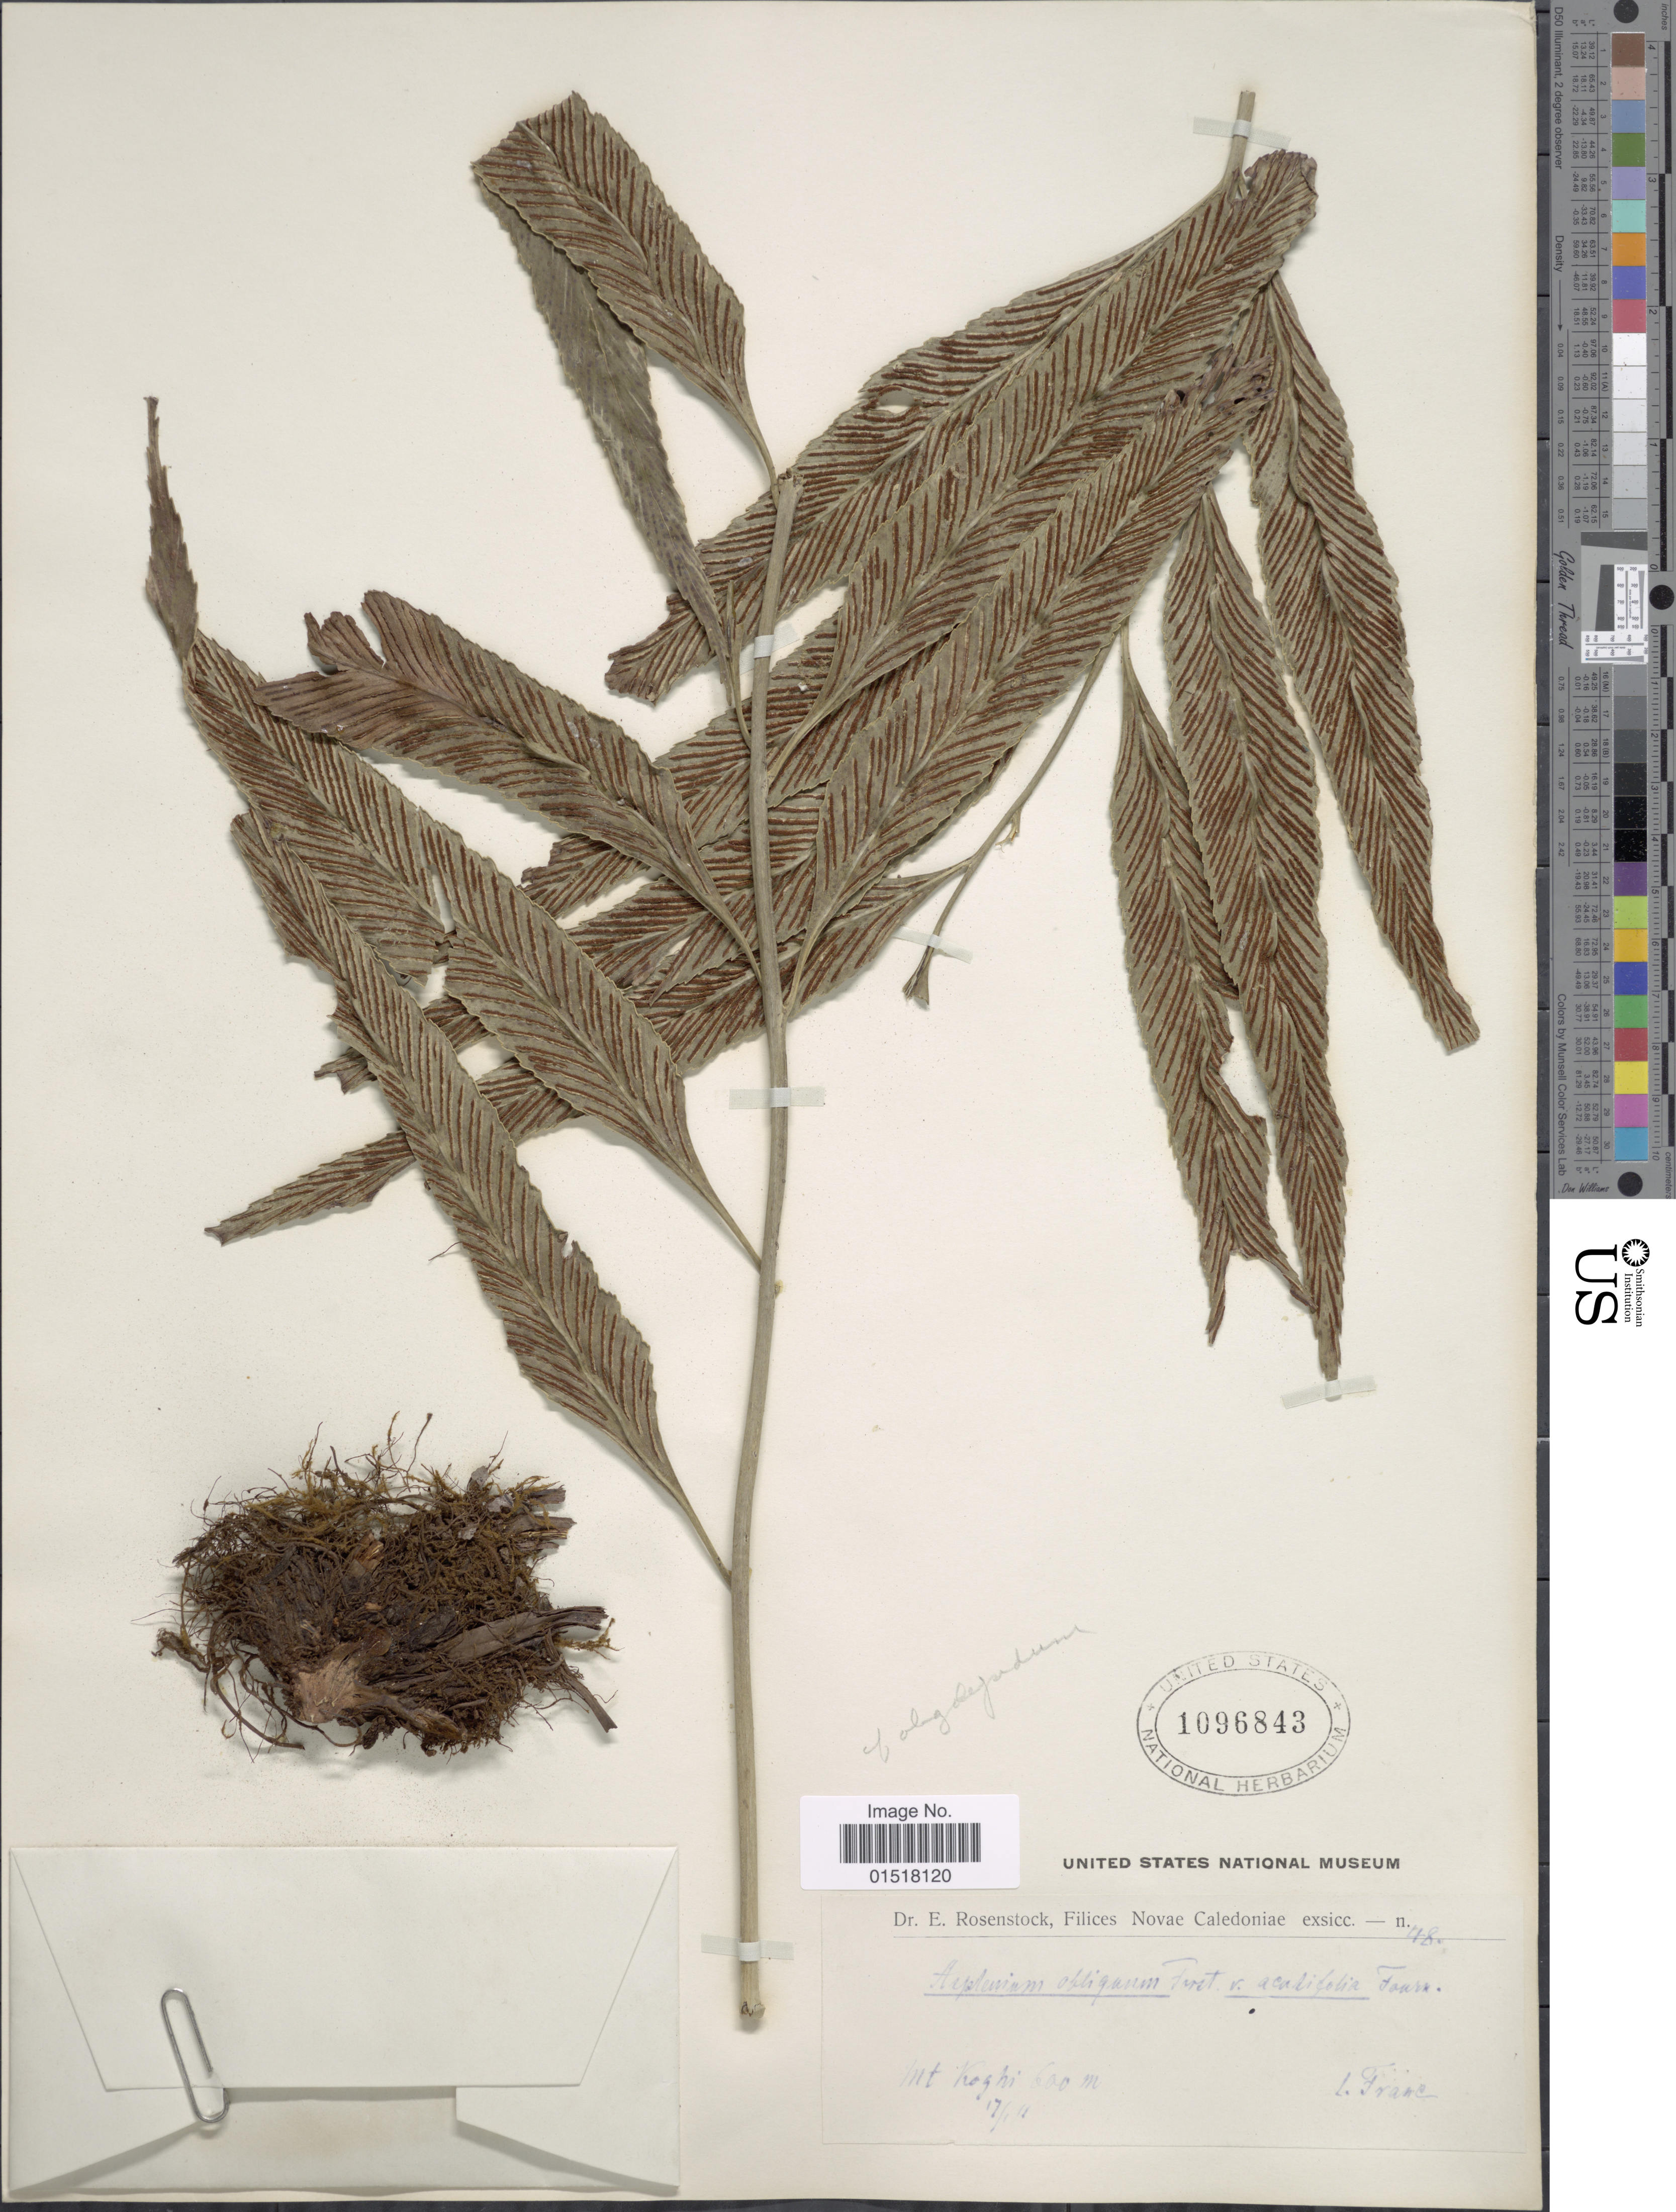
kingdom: Plantae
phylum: Tracheophyta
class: Polypodiopsida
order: Polypodiales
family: Aspleniaceae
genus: Asplenium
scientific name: Asplenium oligolepidum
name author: C. Chr.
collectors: Franc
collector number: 48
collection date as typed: Transcribed d/m/y: 17/1/11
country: New Caledonia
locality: Mt. Koghi.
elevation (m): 600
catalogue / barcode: US 1096843